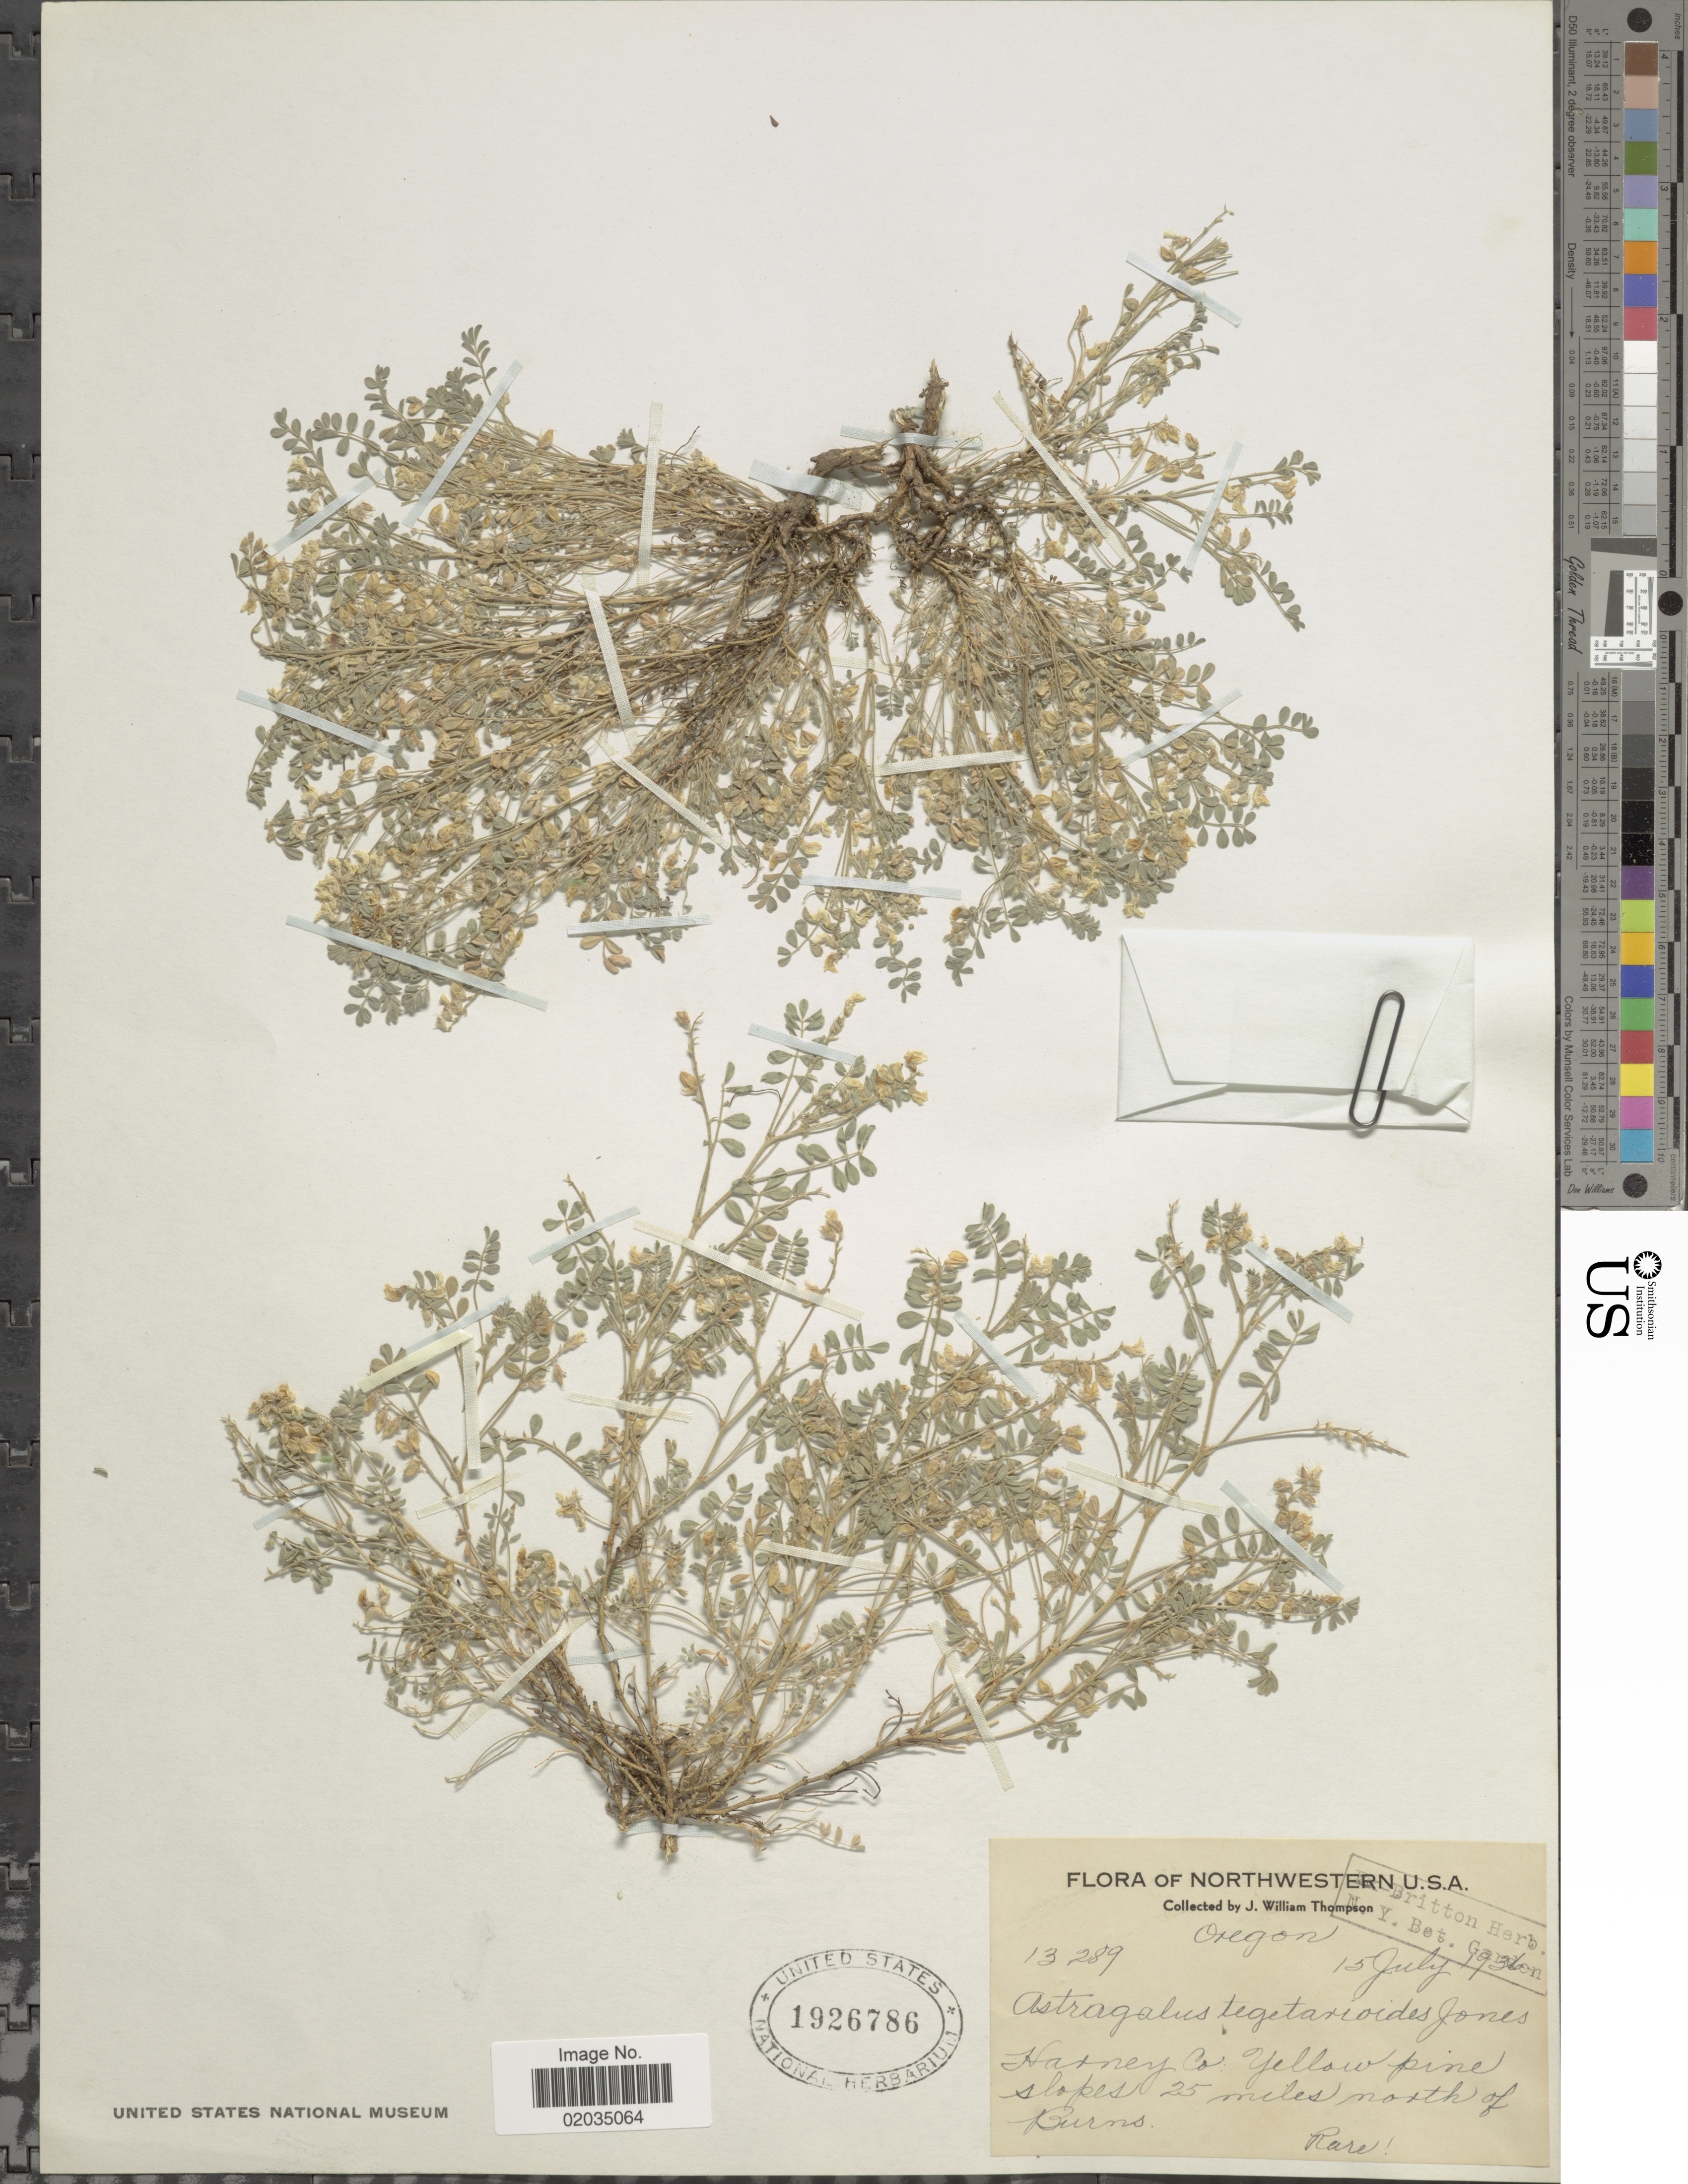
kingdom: Plantae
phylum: Tracheophyta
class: Magnoliopsida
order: Fabales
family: Fabaceae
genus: Astragalus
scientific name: Astragalus tegetarioides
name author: M.E. Jones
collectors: J. W. Thompson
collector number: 13289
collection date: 1936-07-15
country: United States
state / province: Oregon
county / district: Harney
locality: Harney Co.: Yellow pine slopes 25 miles north of Burns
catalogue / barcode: US 1926786